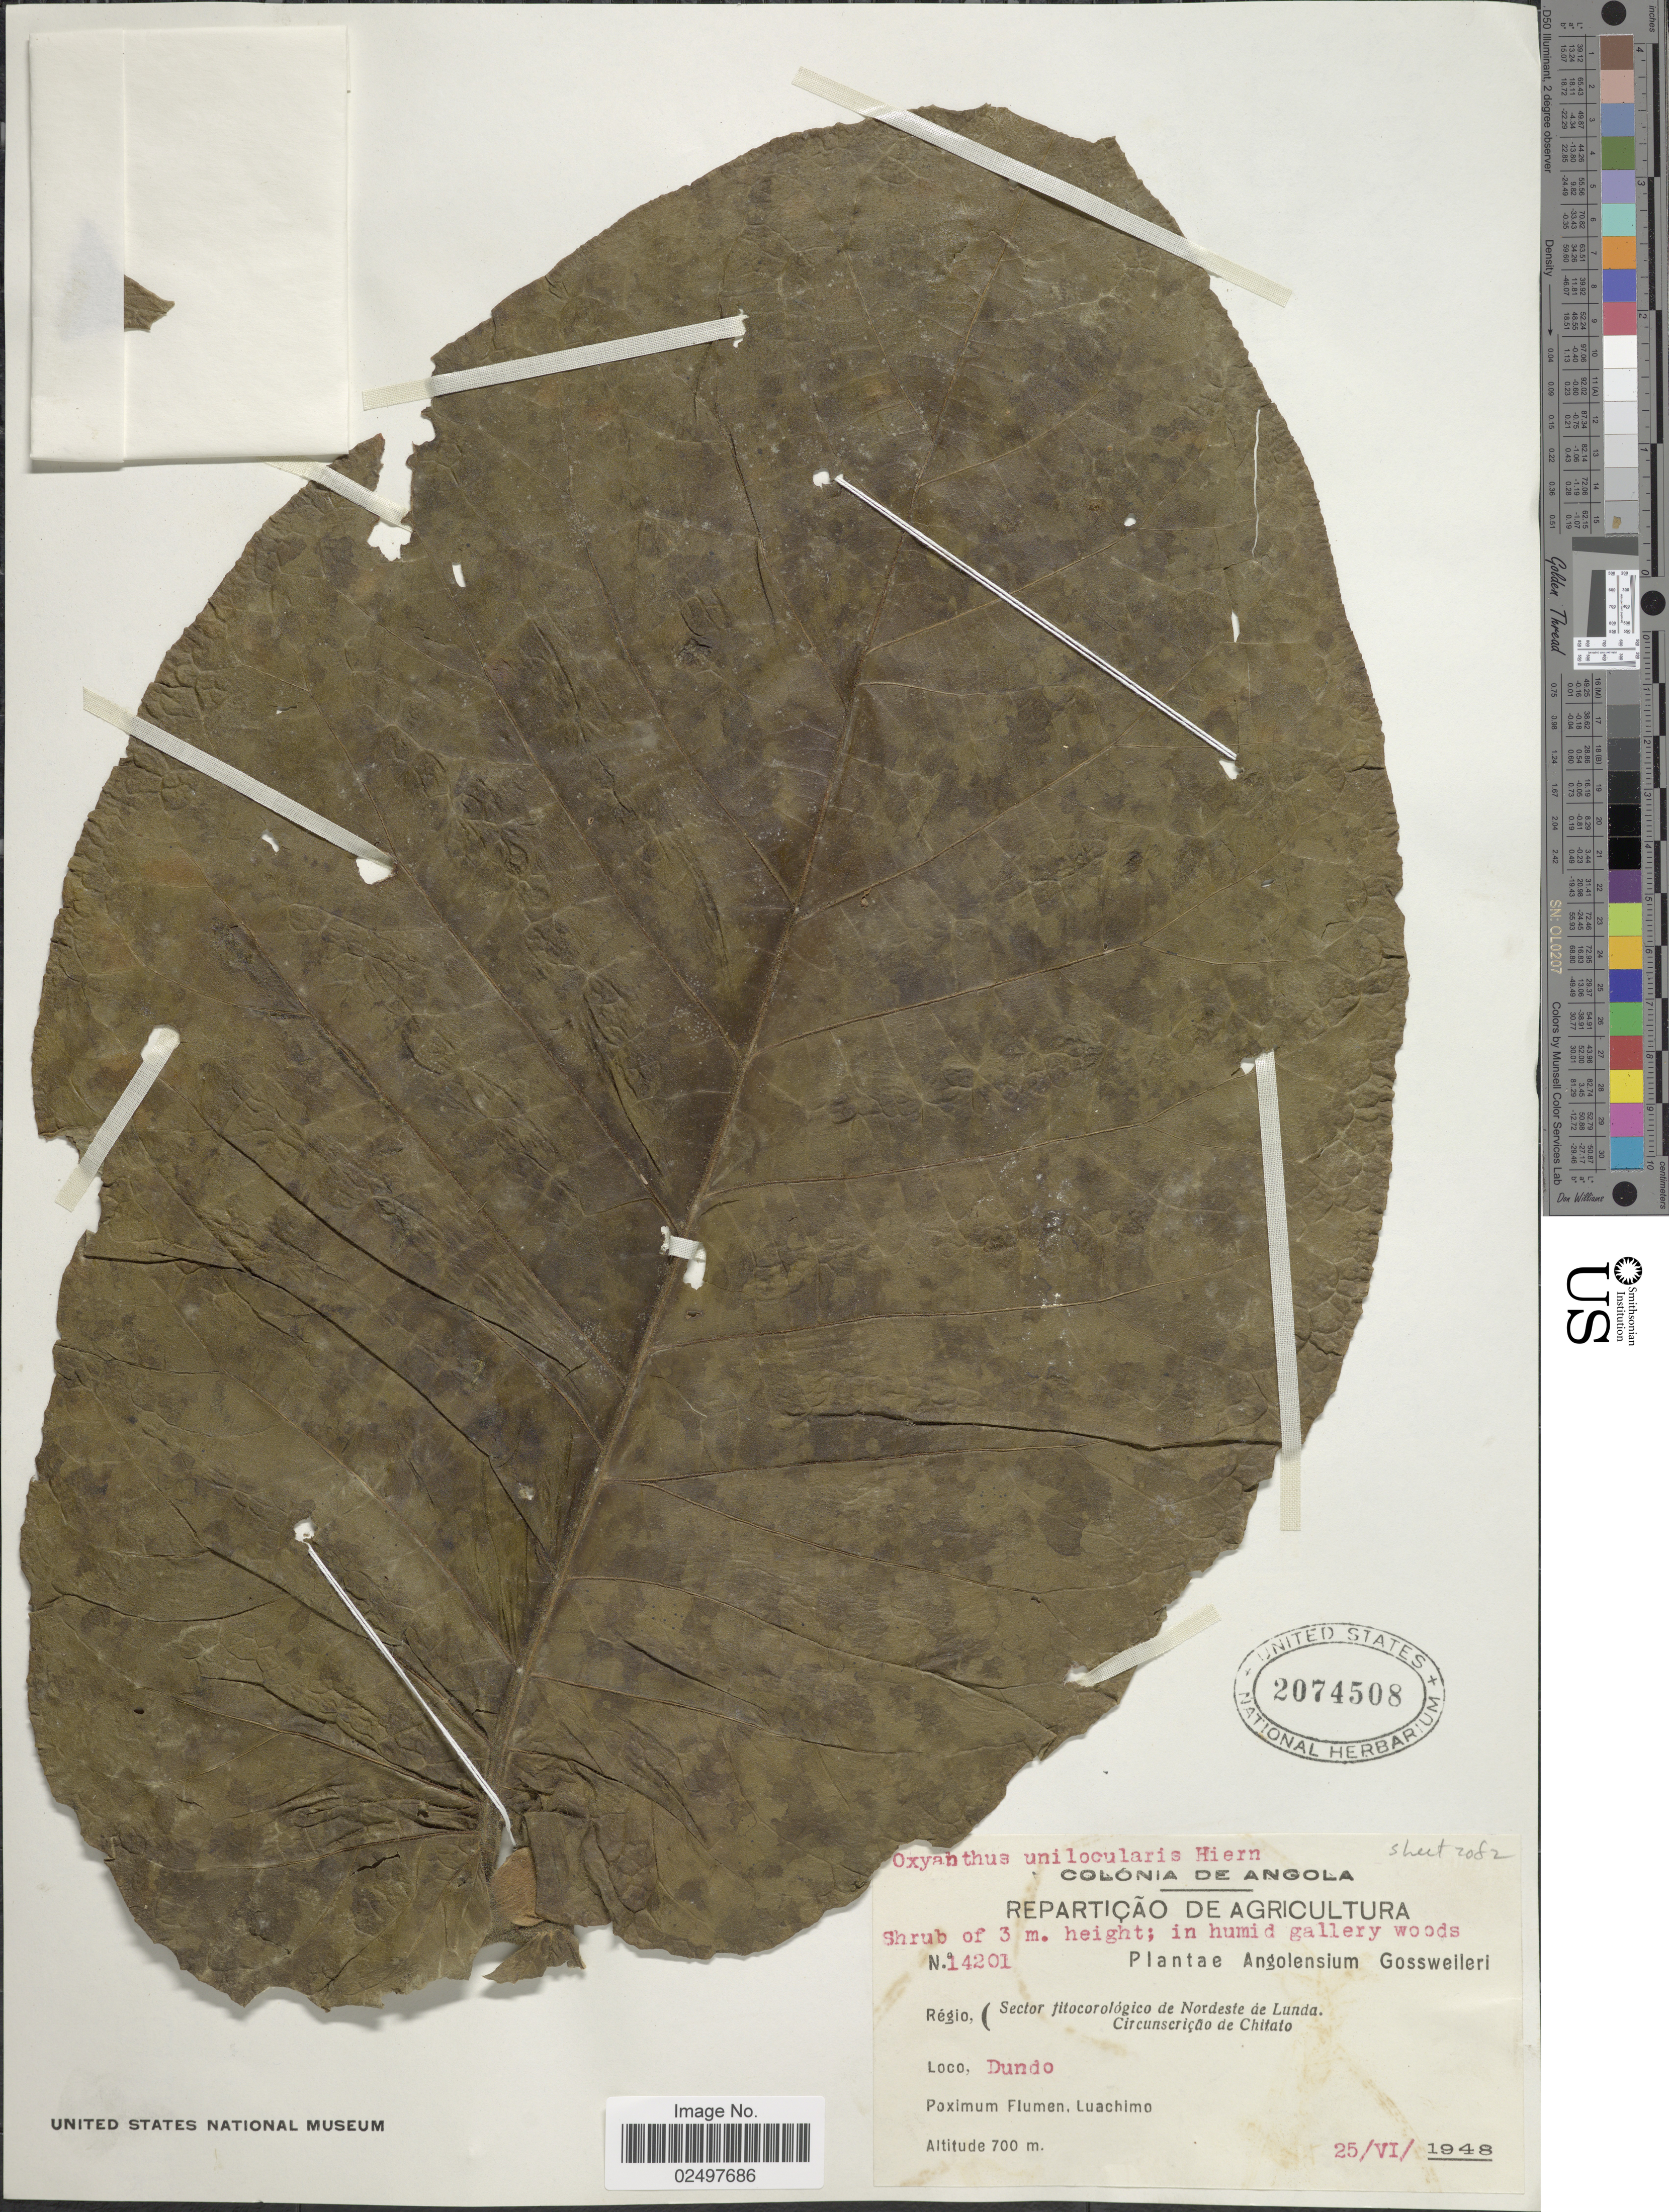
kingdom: Plantae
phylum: Tracheophyta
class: Magnoliopsida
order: Gentianales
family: Rubiaceae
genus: Oxyanthus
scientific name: Oxyanthus unilocularis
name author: Hiern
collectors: -. Gossweiler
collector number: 14201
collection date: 1948-06-25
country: Angola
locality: Colonia de Angola, Regio Sector fitocorologico de Nordeste de Lunda. Circunsericao de Chitato. Dundo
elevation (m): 700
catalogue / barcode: US 2074508